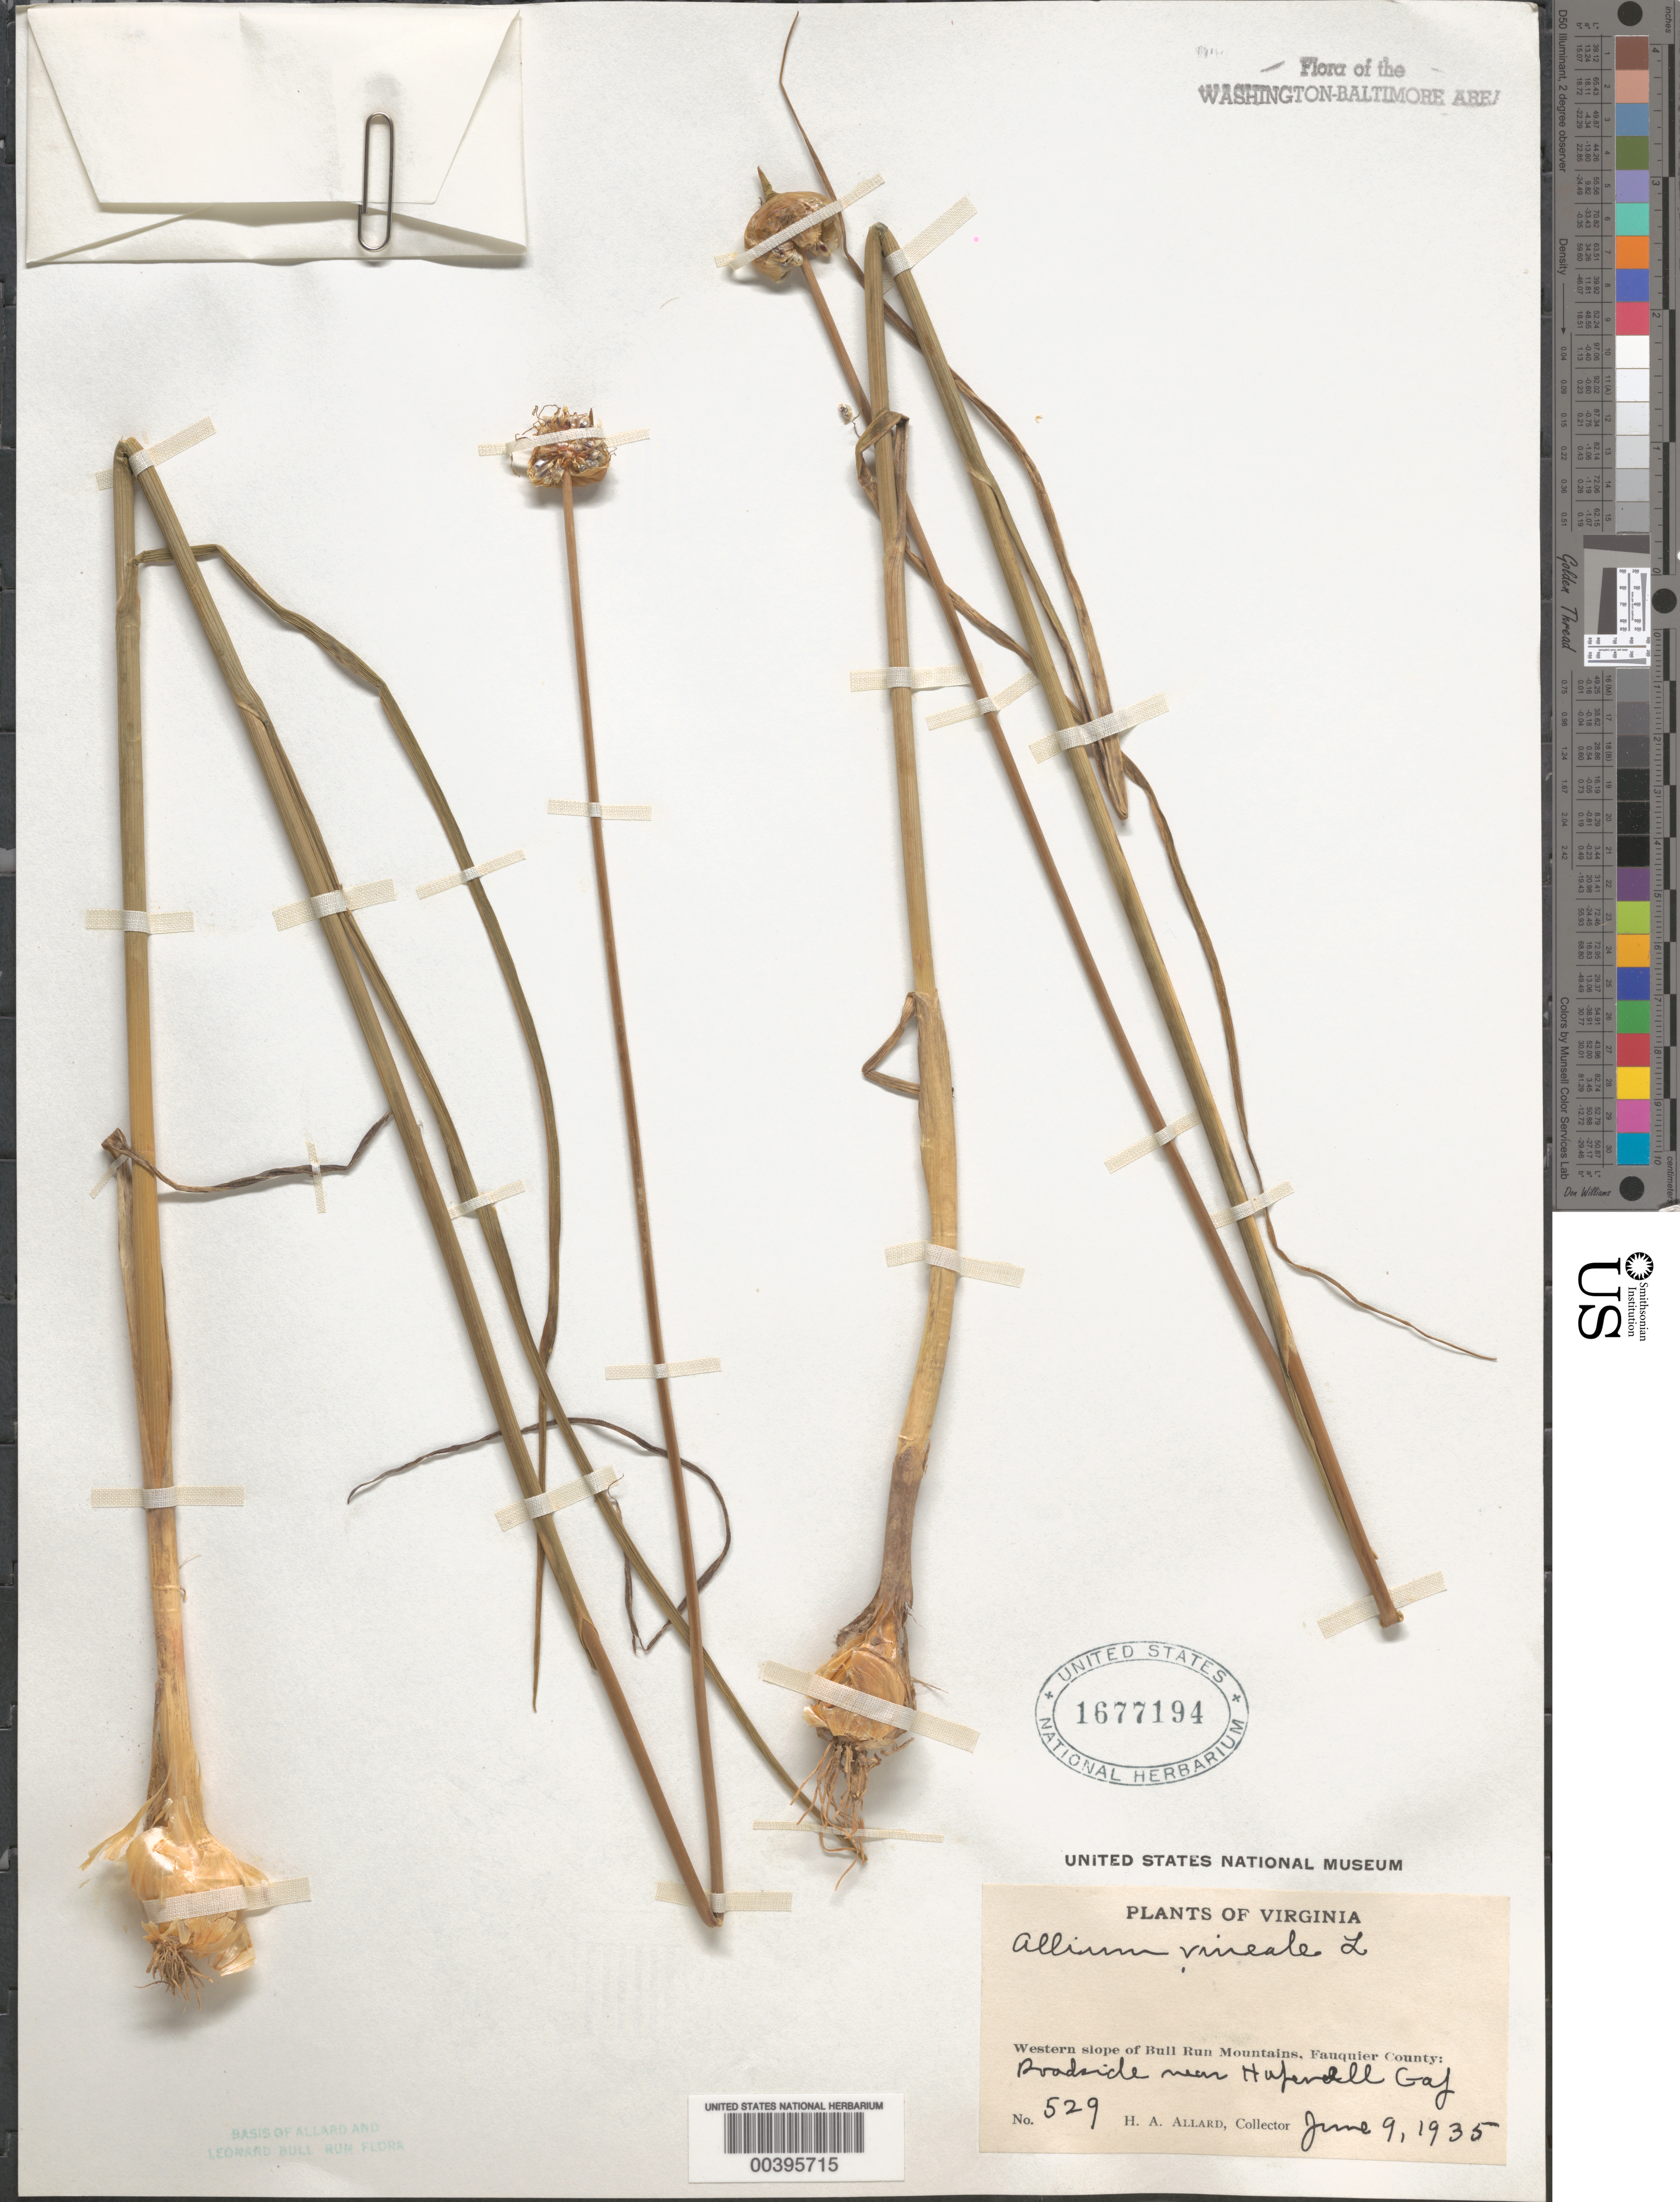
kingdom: Plantae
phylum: Tracheophyta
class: Liliopsida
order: Asparagales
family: Amaryllidaceae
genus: Allium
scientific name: Allium vineale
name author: L.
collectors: H. A. Allard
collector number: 529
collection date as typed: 09 Jun 1935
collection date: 1935-06-09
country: United States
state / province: Virginia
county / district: Fauquier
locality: Hopewell Gap vicinity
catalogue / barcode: US 1677194